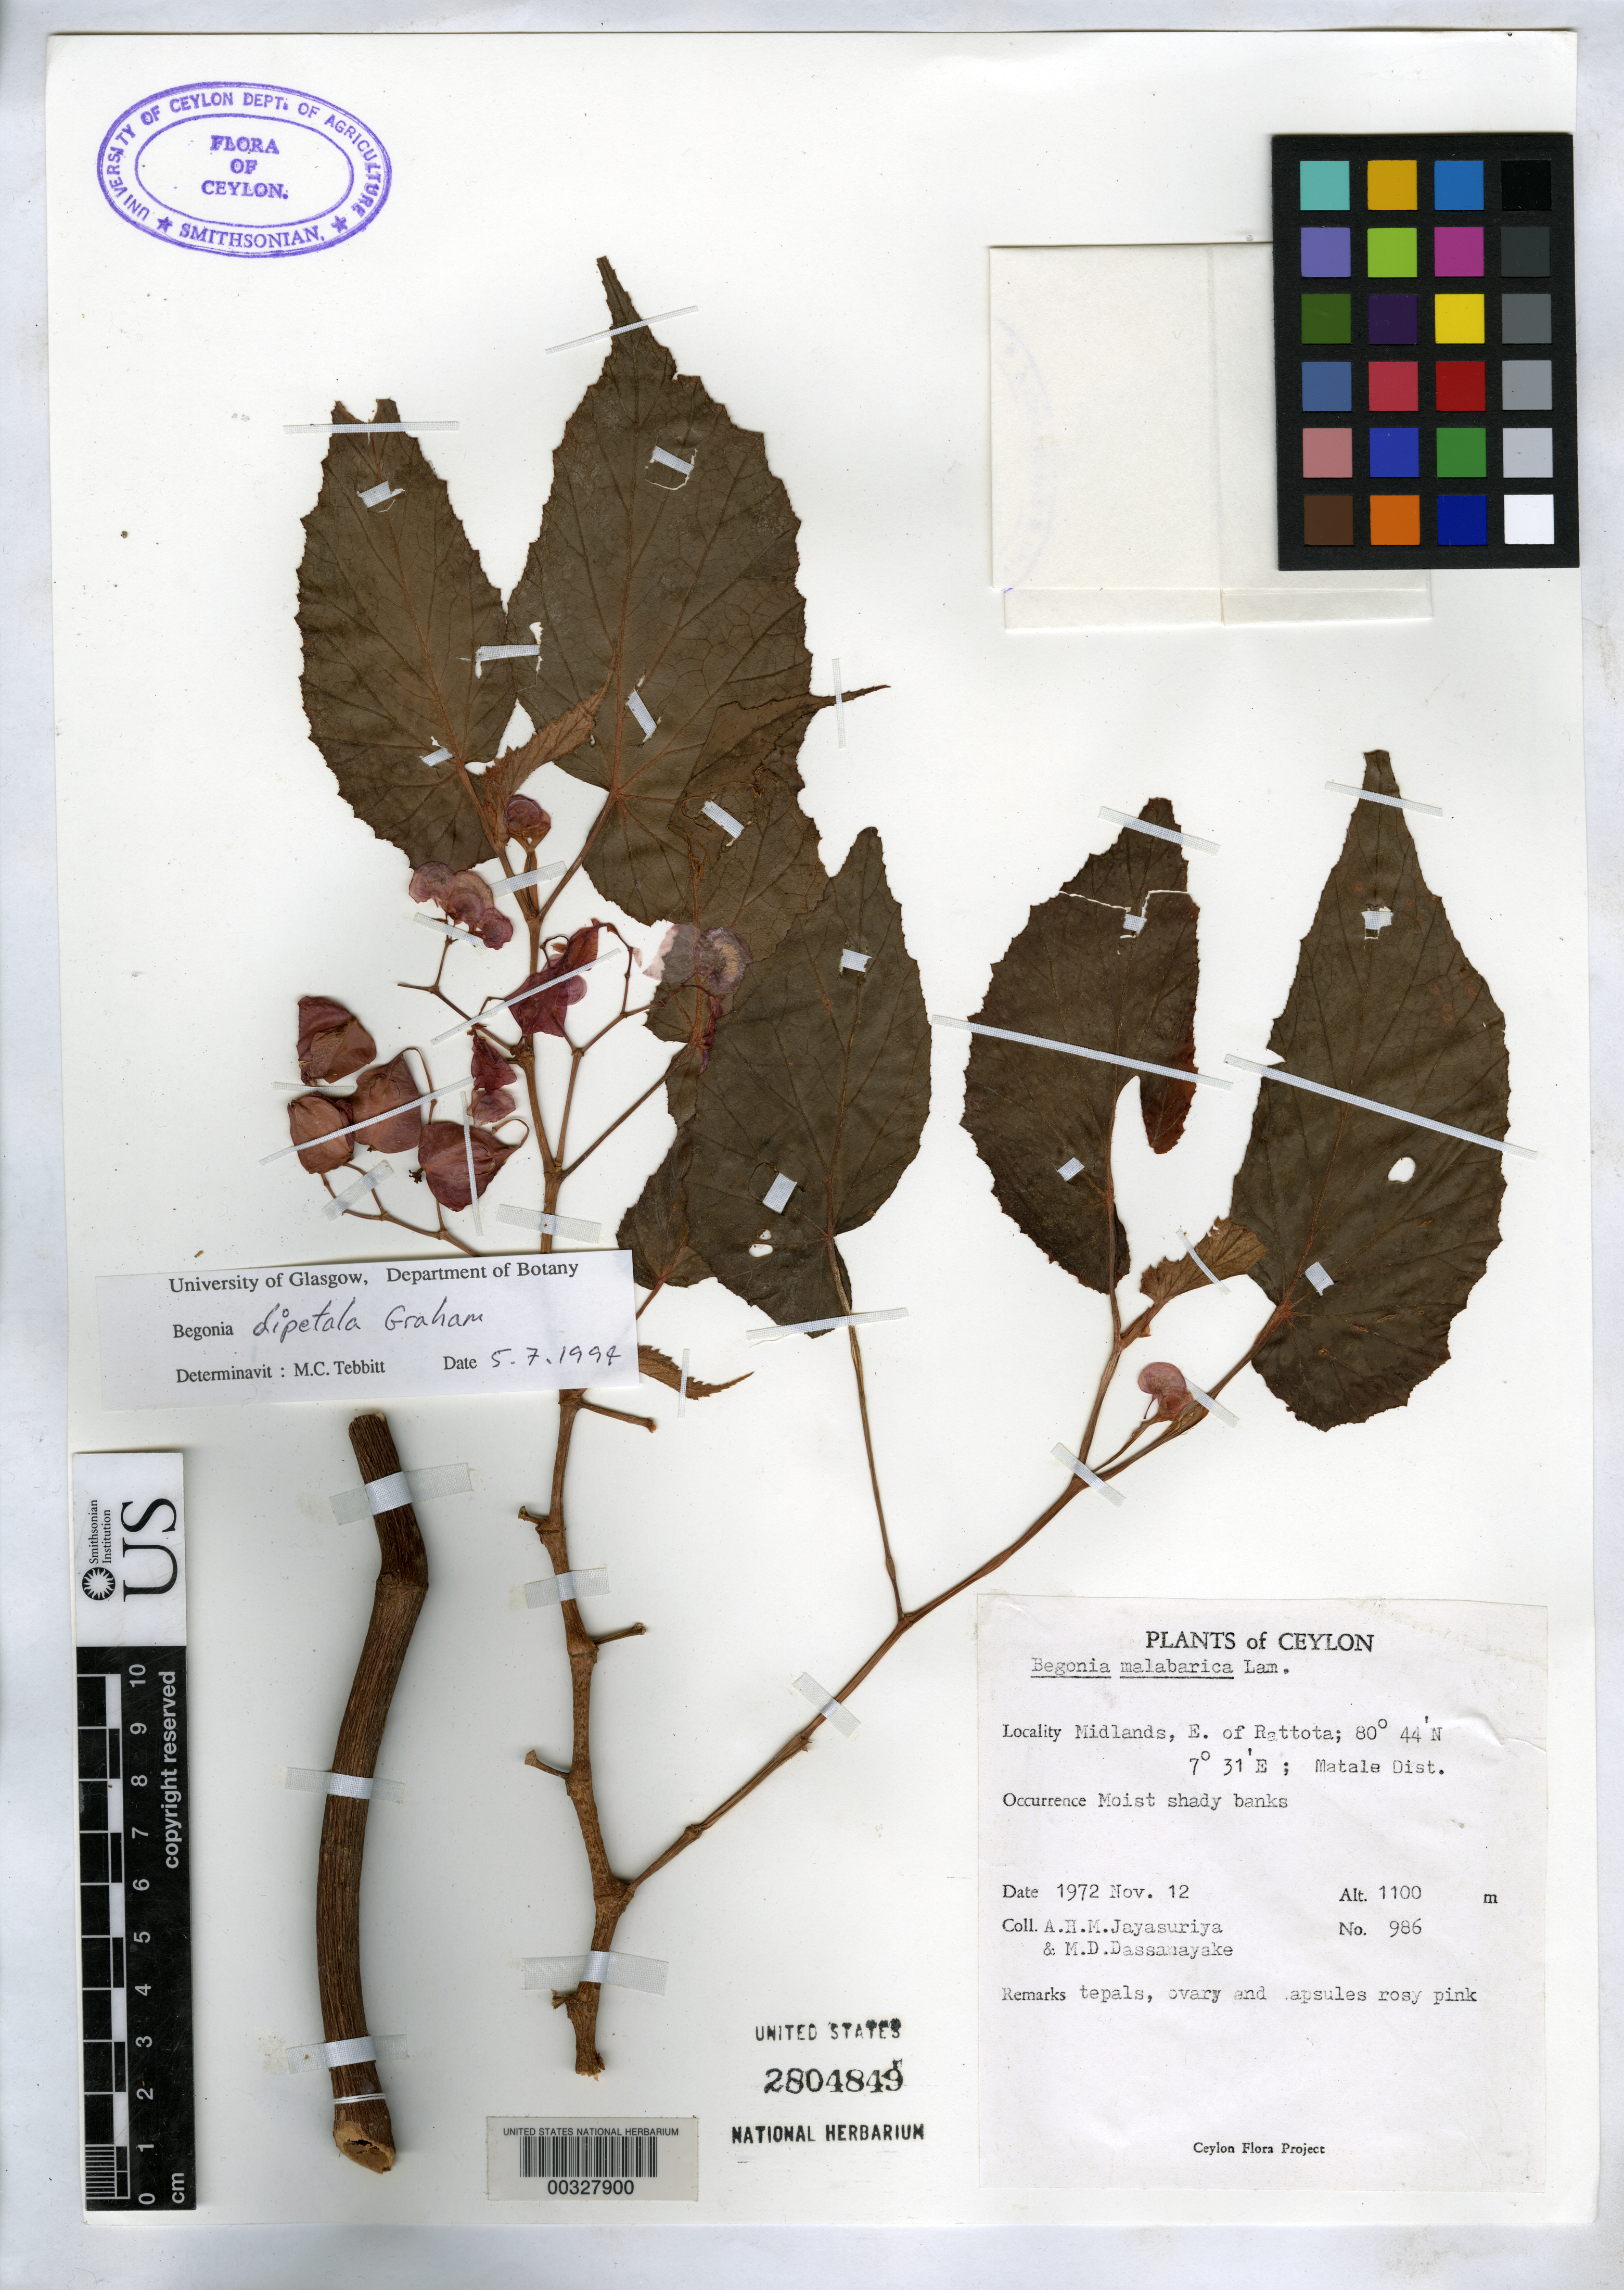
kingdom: Plantae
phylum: Tracheophyta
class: Magnoliopsida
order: Cucurbitales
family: Begoniaceae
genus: Begonia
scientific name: Begonia dipetala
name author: Graham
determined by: Tebbitt, M. C.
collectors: A. H. Jayasuriya & M. Dassanayake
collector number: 986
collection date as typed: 12 Nov 1972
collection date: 1972-11-12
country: Sri Lanka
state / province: Central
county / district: Matale Dist.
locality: Midlands, e of rattota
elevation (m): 1100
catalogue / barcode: US 2804849